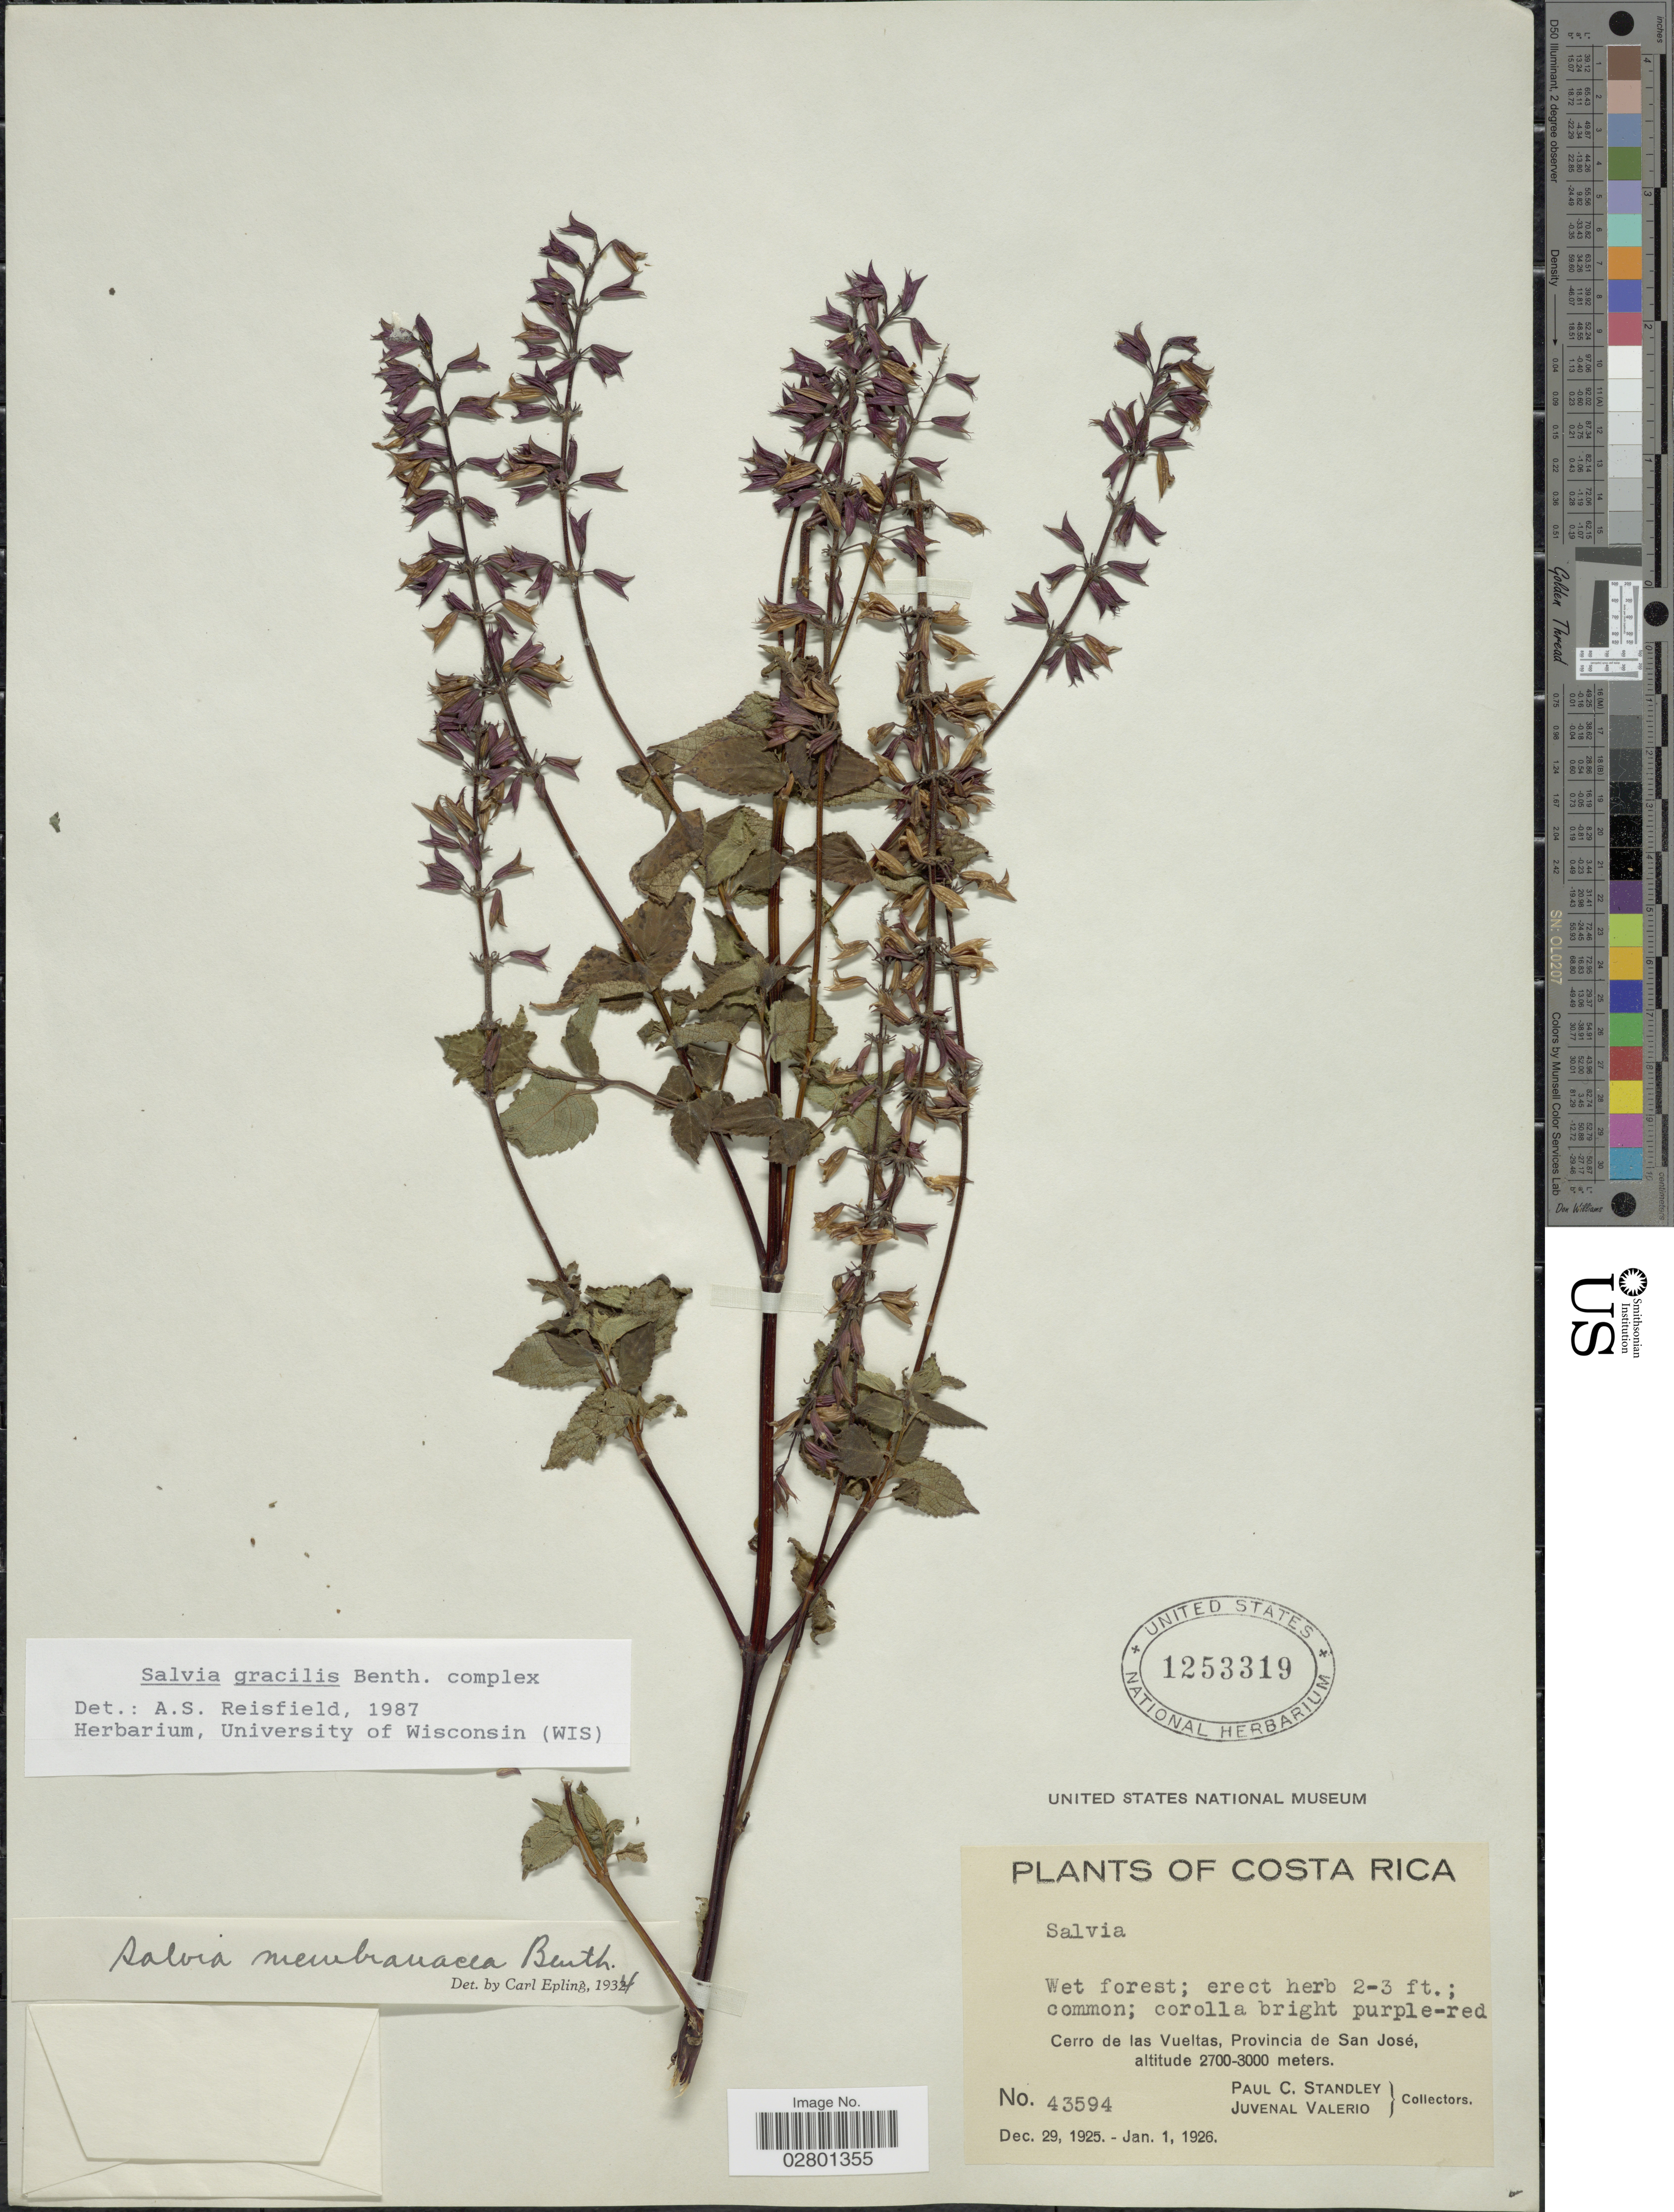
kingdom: Plantae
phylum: Tracheophyta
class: Magnoliopsida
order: Lamiales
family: Lamiaceae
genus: Salvia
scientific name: Salvia gracilis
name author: Benth.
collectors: P. C. Standley & J. Valerio R.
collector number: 43594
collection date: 1925-12-29/1926-01-01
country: Costa Rica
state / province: San José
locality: Cerro de las Vueltas, Provincia de San José.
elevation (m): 2700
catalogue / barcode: US 1253319